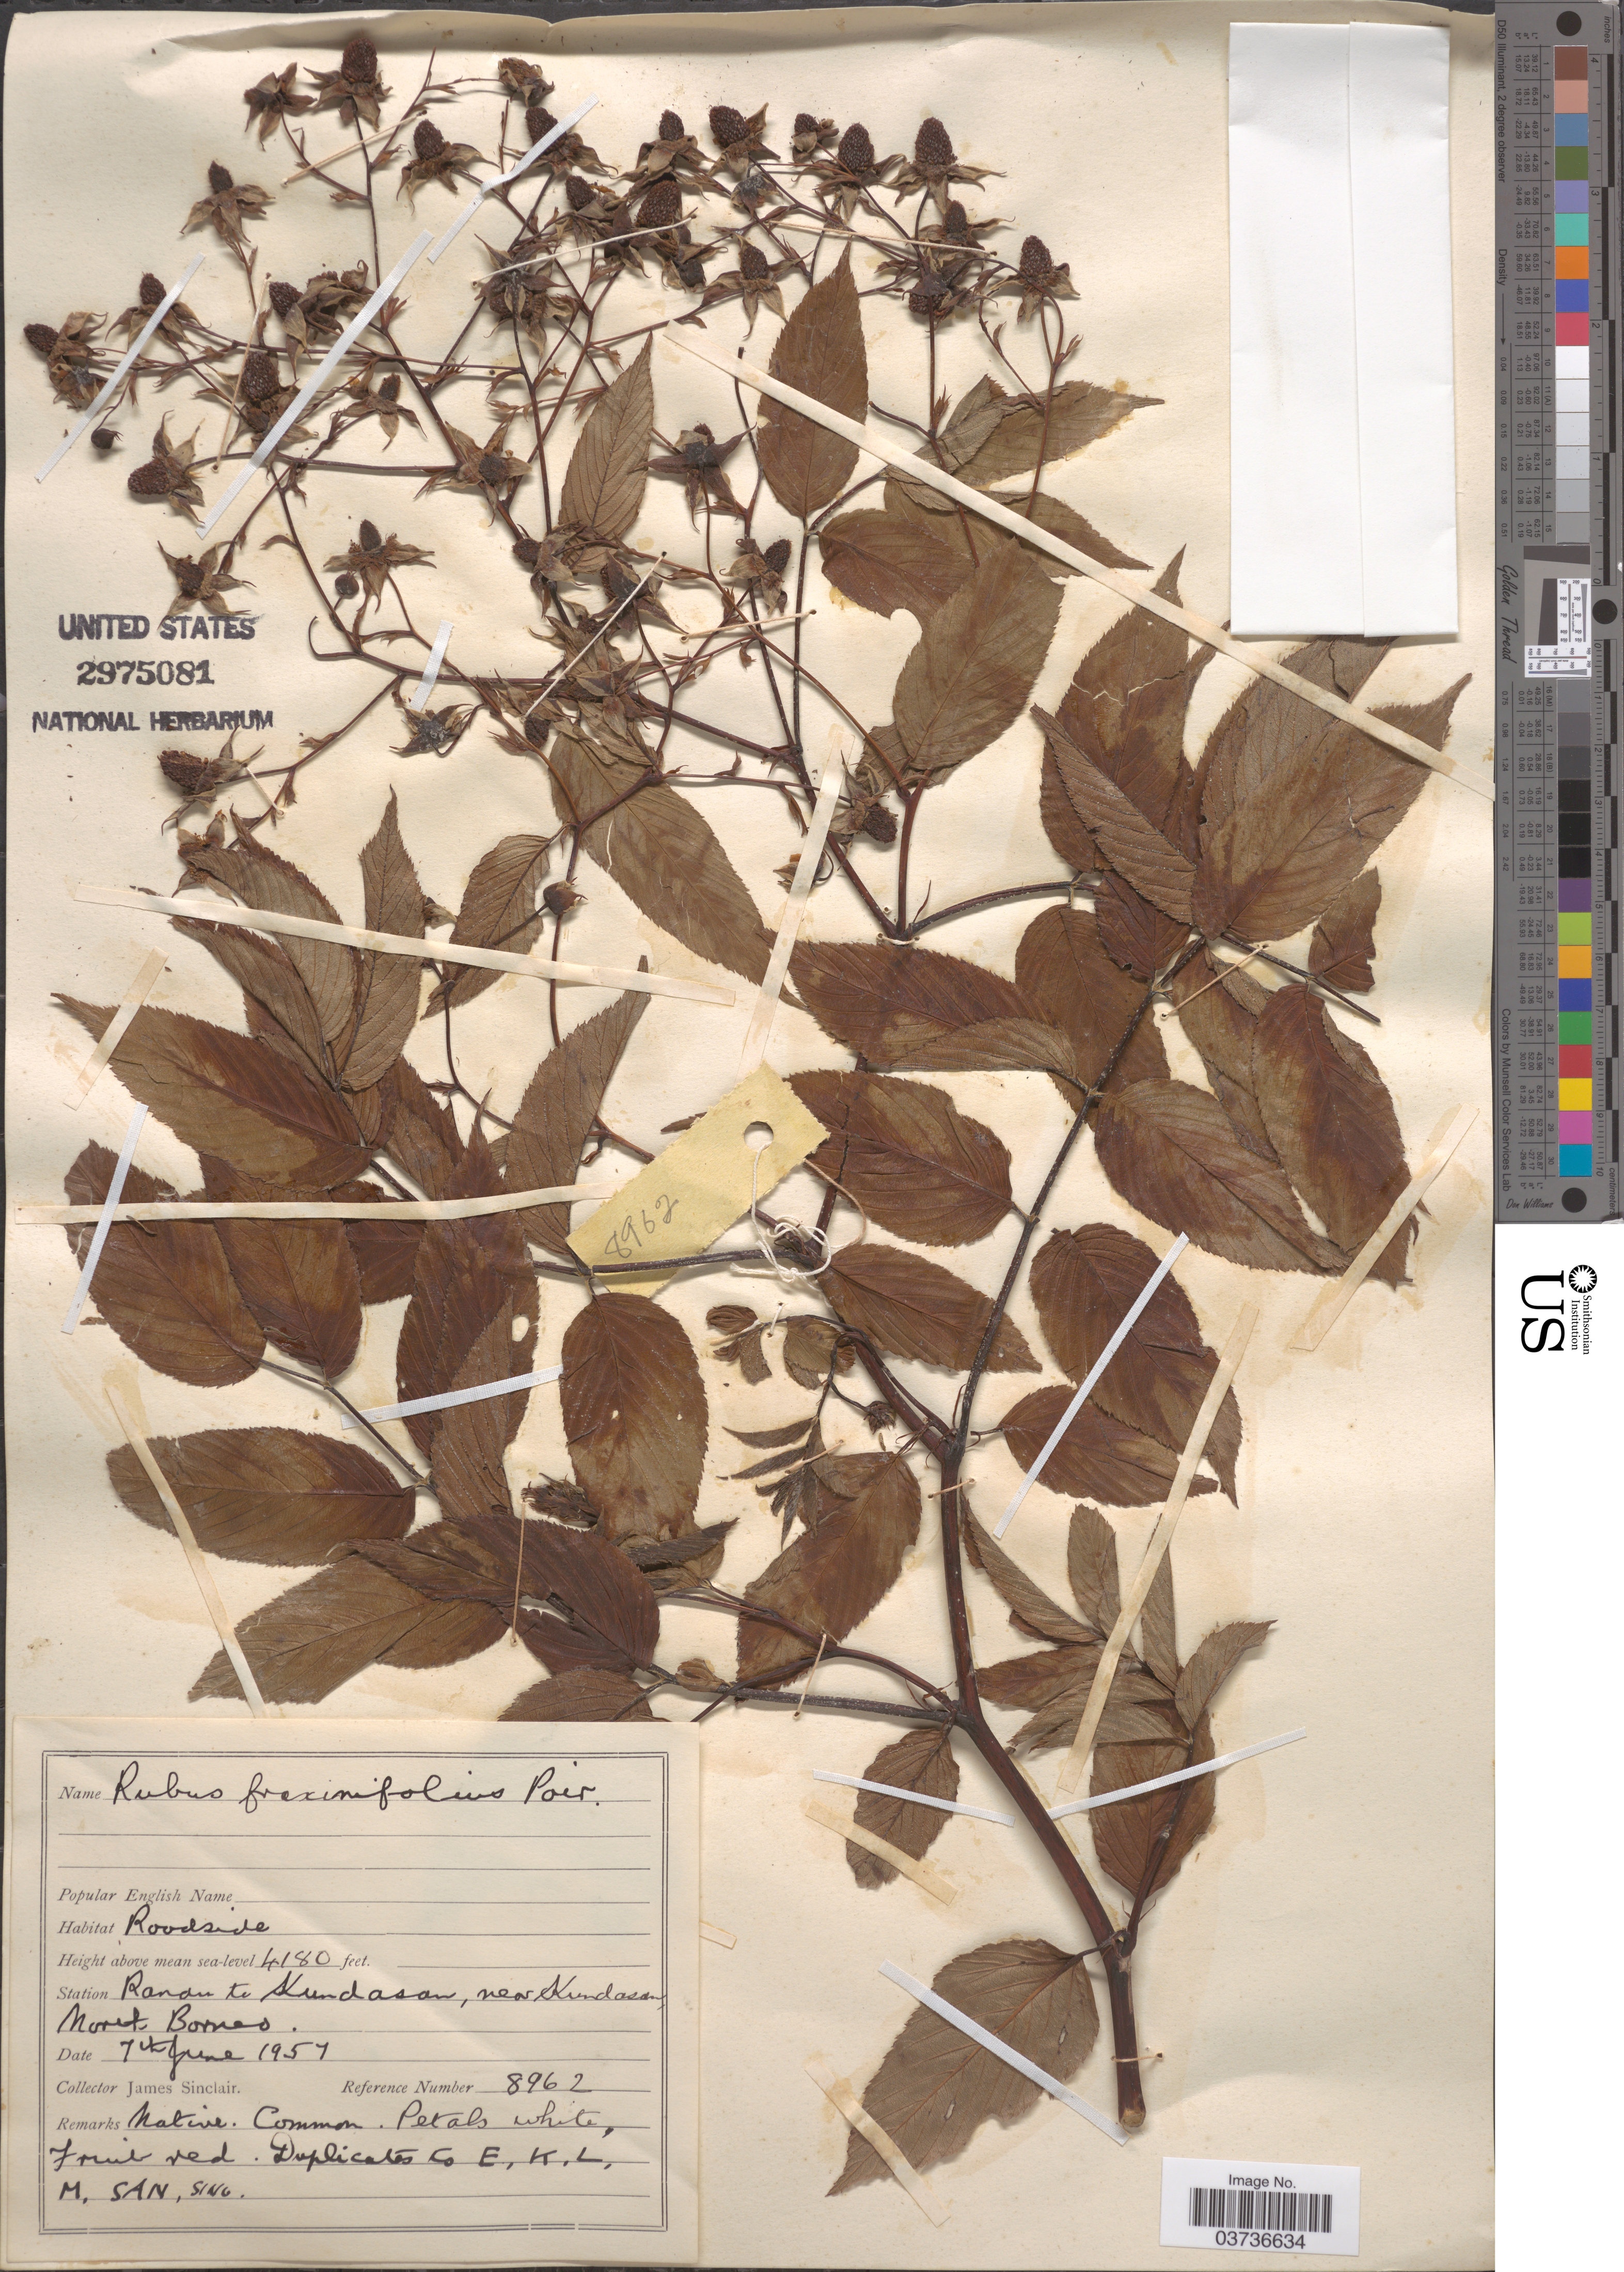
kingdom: Plantae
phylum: Tracheophyta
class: Magnoliopsida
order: Rosales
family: Rosaceae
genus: Rubus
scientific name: Rubus fraxinifolius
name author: Hayata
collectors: J. Sinclair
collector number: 8962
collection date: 1957-06-07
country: Malaysia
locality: Ranau to Kundasan, near Kundasan North Borneo.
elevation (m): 1274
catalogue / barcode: US 2975081